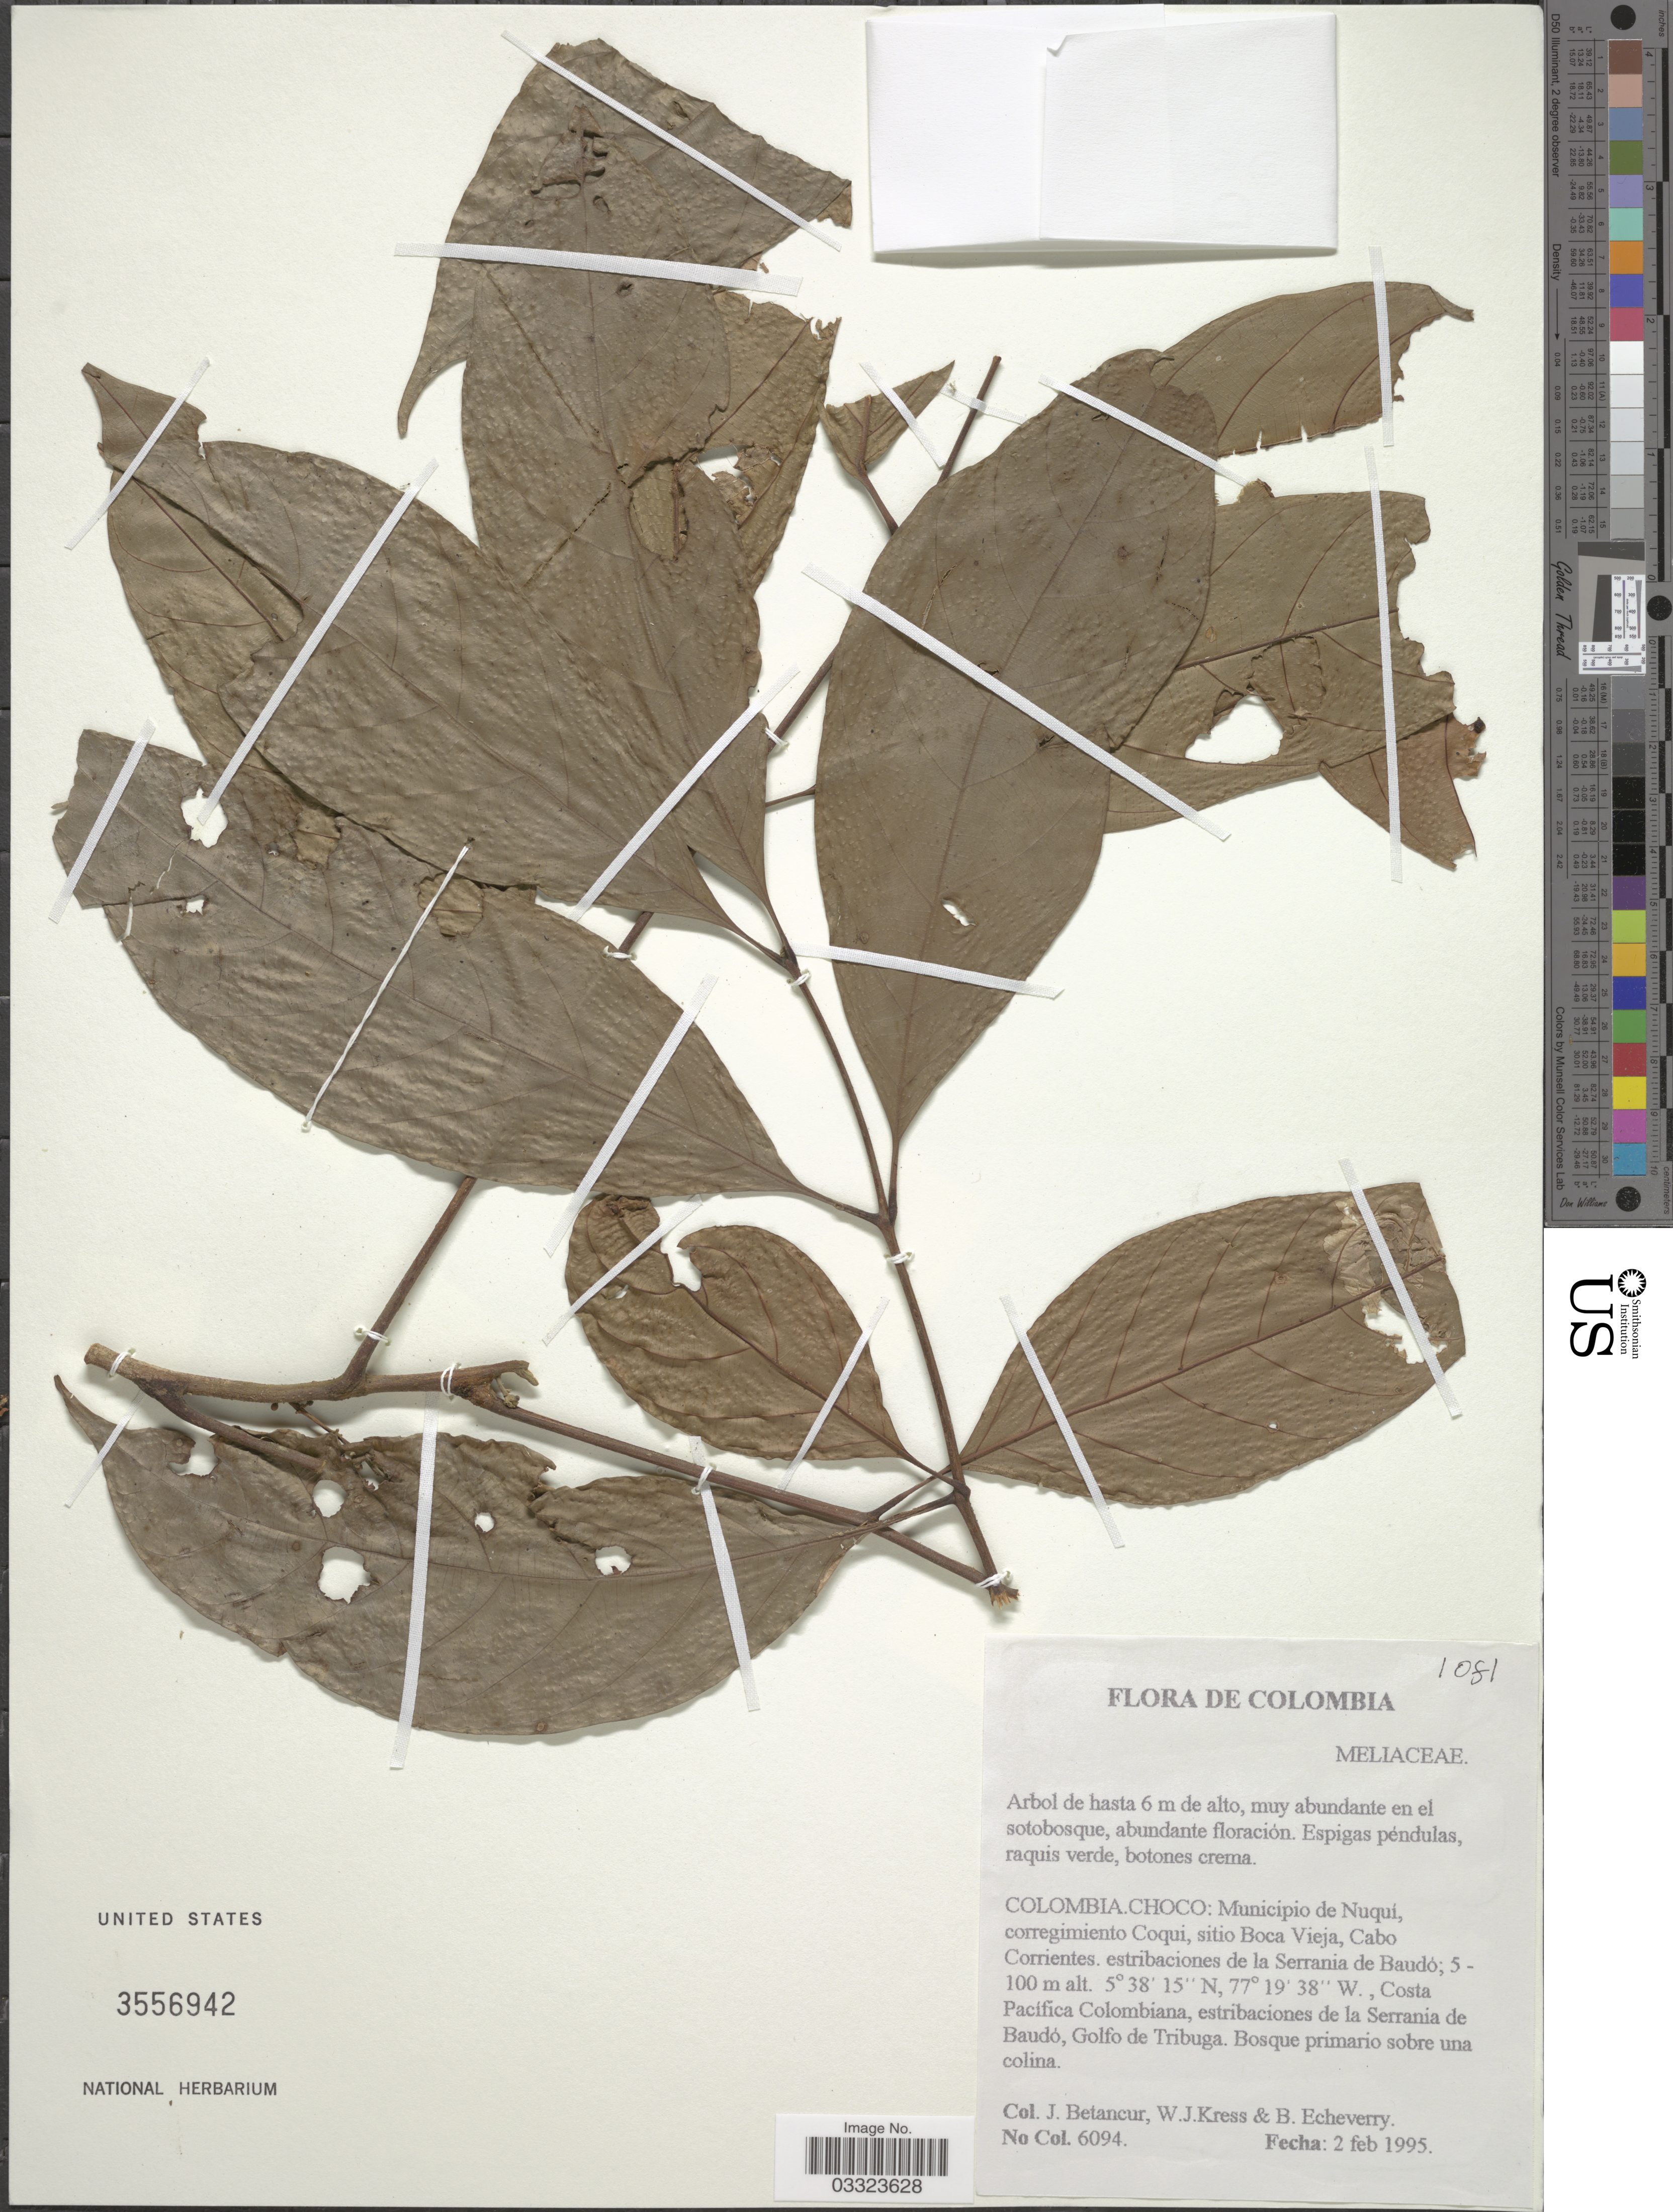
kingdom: Plantae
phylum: Tracheophyta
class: Magnoliopsida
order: Sapindales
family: Meliaceae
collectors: J. Betancur, W. J. Kress & B. Echeverry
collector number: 6094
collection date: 1995-02-02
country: Colombia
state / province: Chocó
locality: Munucipio de Nuquí, corregimiento Coqui, sitio Boca Bieja, Cabo Corrientes. estribaciones de la Serrania de Baudó.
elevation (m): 5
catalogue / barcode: US 3356942